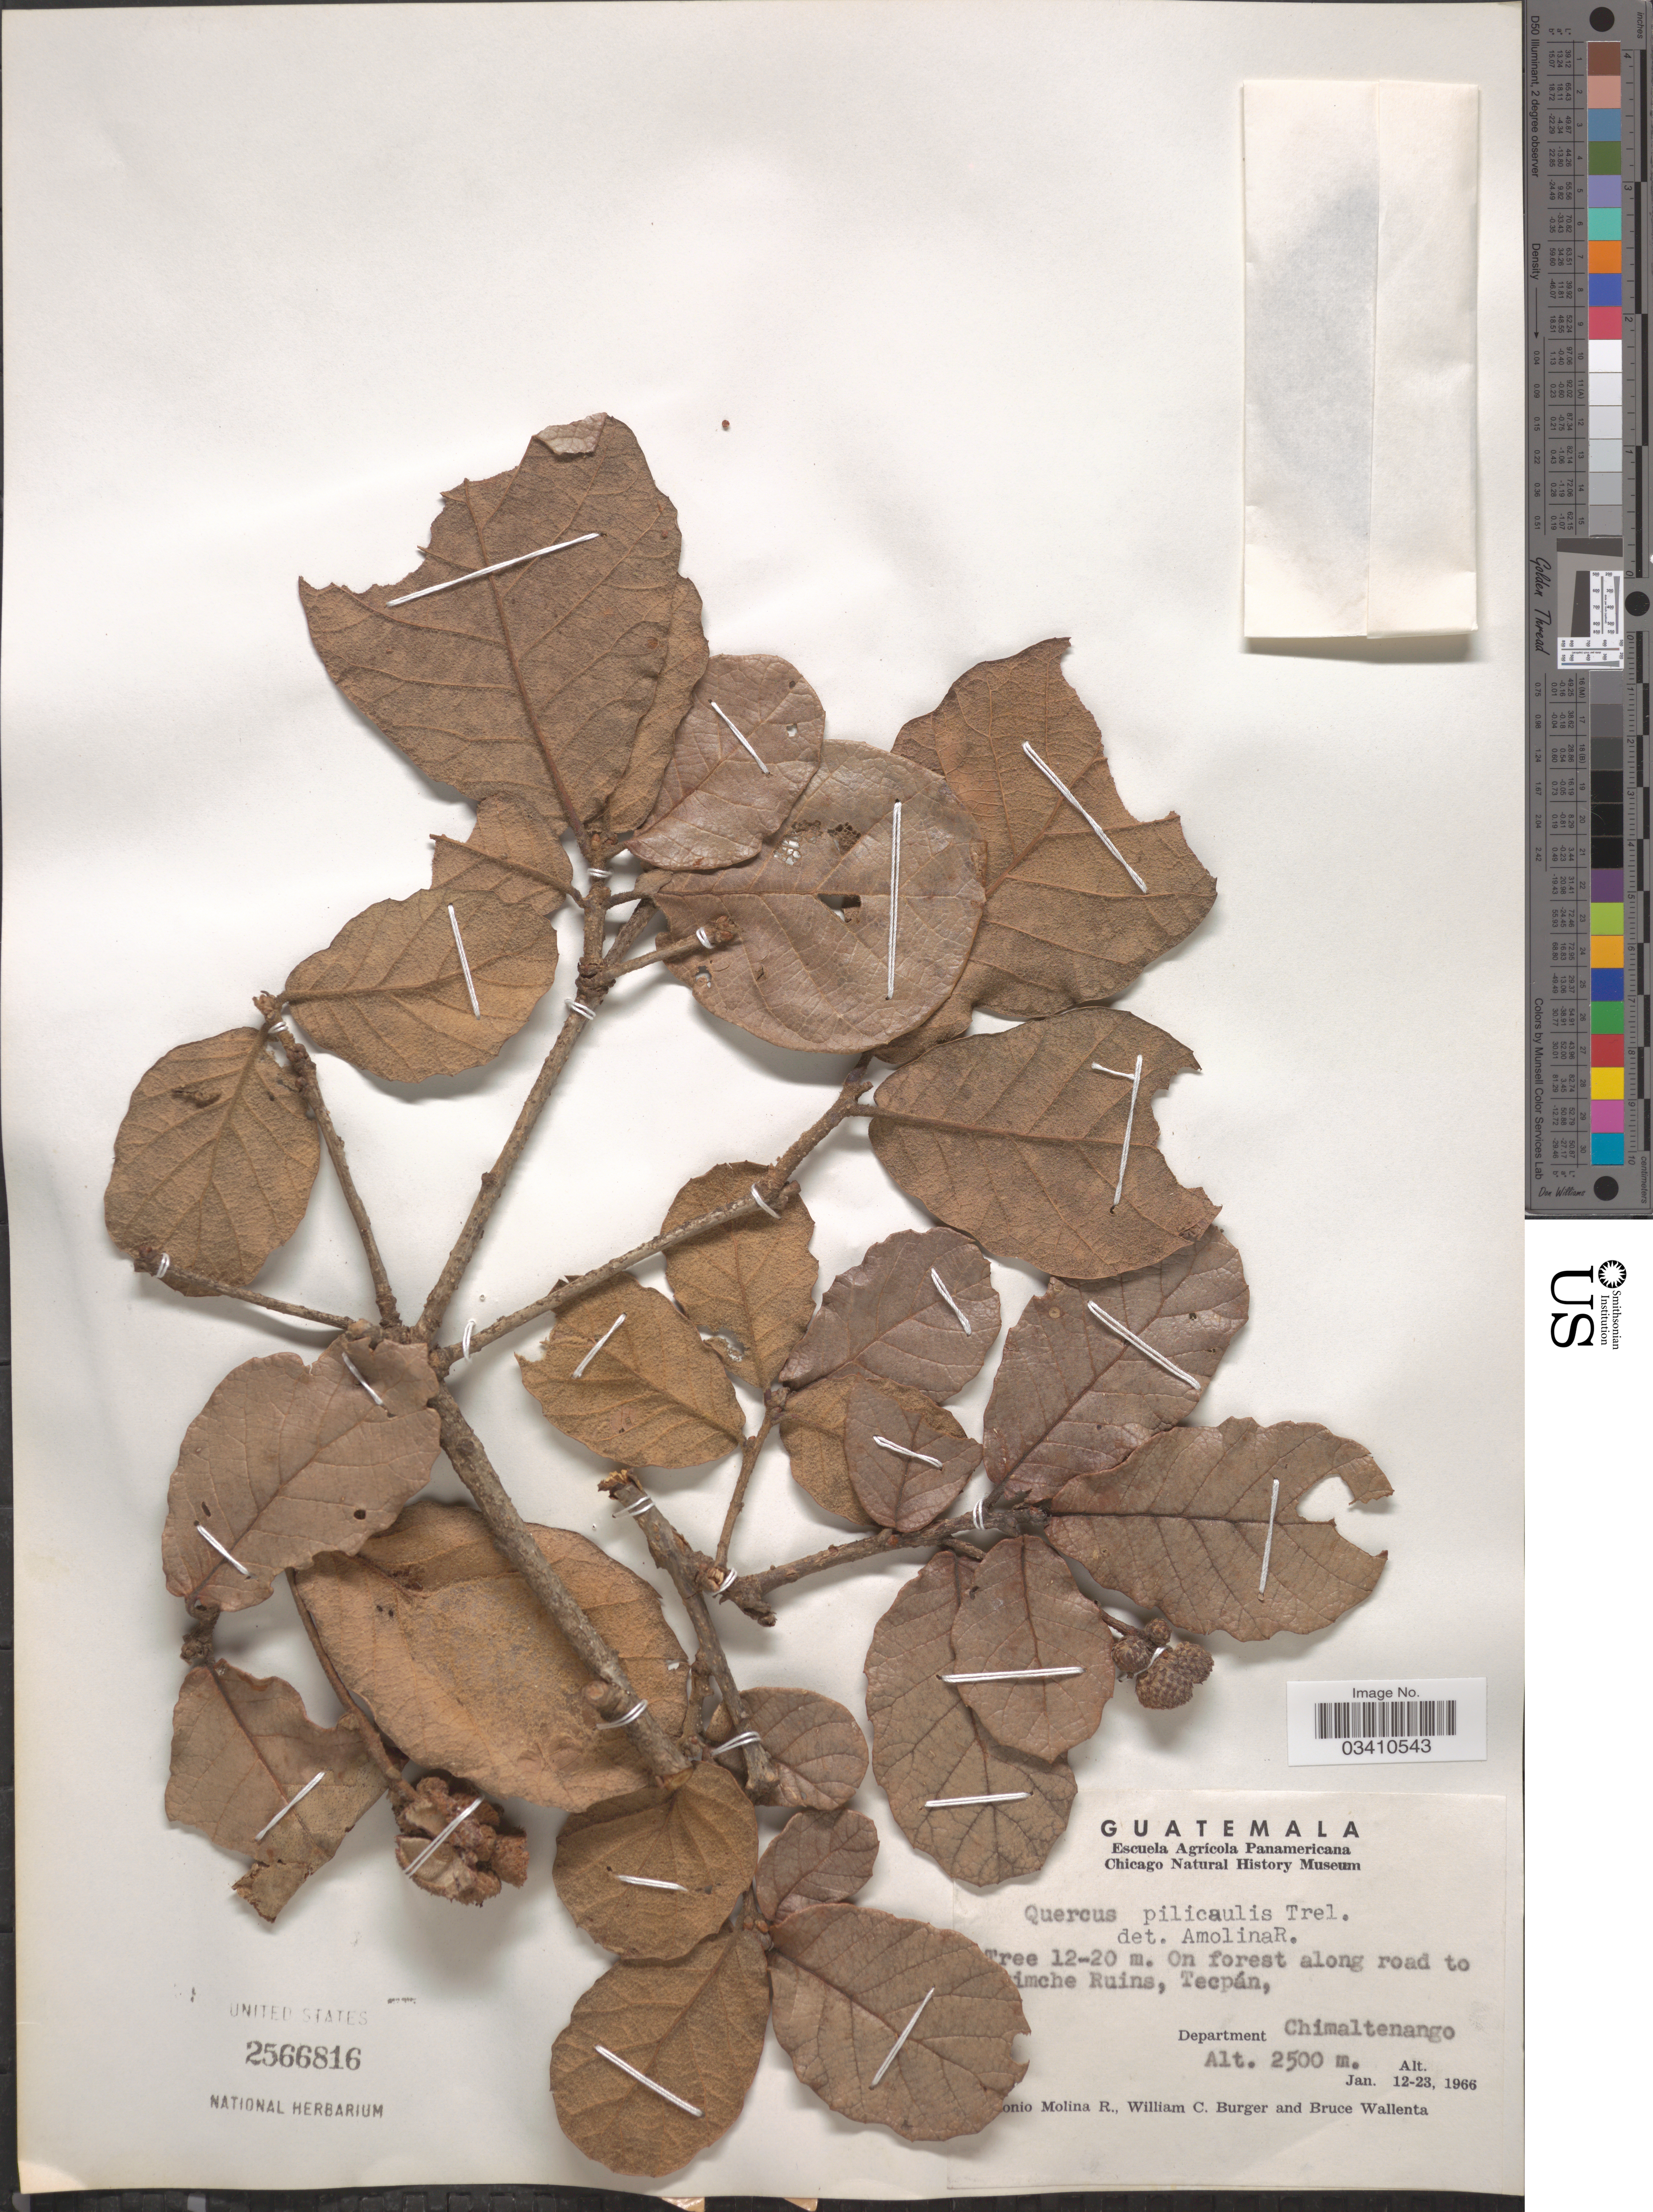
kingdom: Plantae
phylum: Tracheophyta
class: Magnoliopsida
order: Fagales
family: Fagaceae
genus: Quercus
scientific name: Quercus pilicaulis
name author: Trel.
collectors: A. Molina R., W. Burger & B. Wallenta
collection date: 1966-01-12/1966-01-23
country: Guatemala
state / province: Chimaltenango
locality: Along road to Iximche Ruins, Tecpán, Department Chimaltenango.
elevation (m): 2500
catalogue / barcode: US 2566816